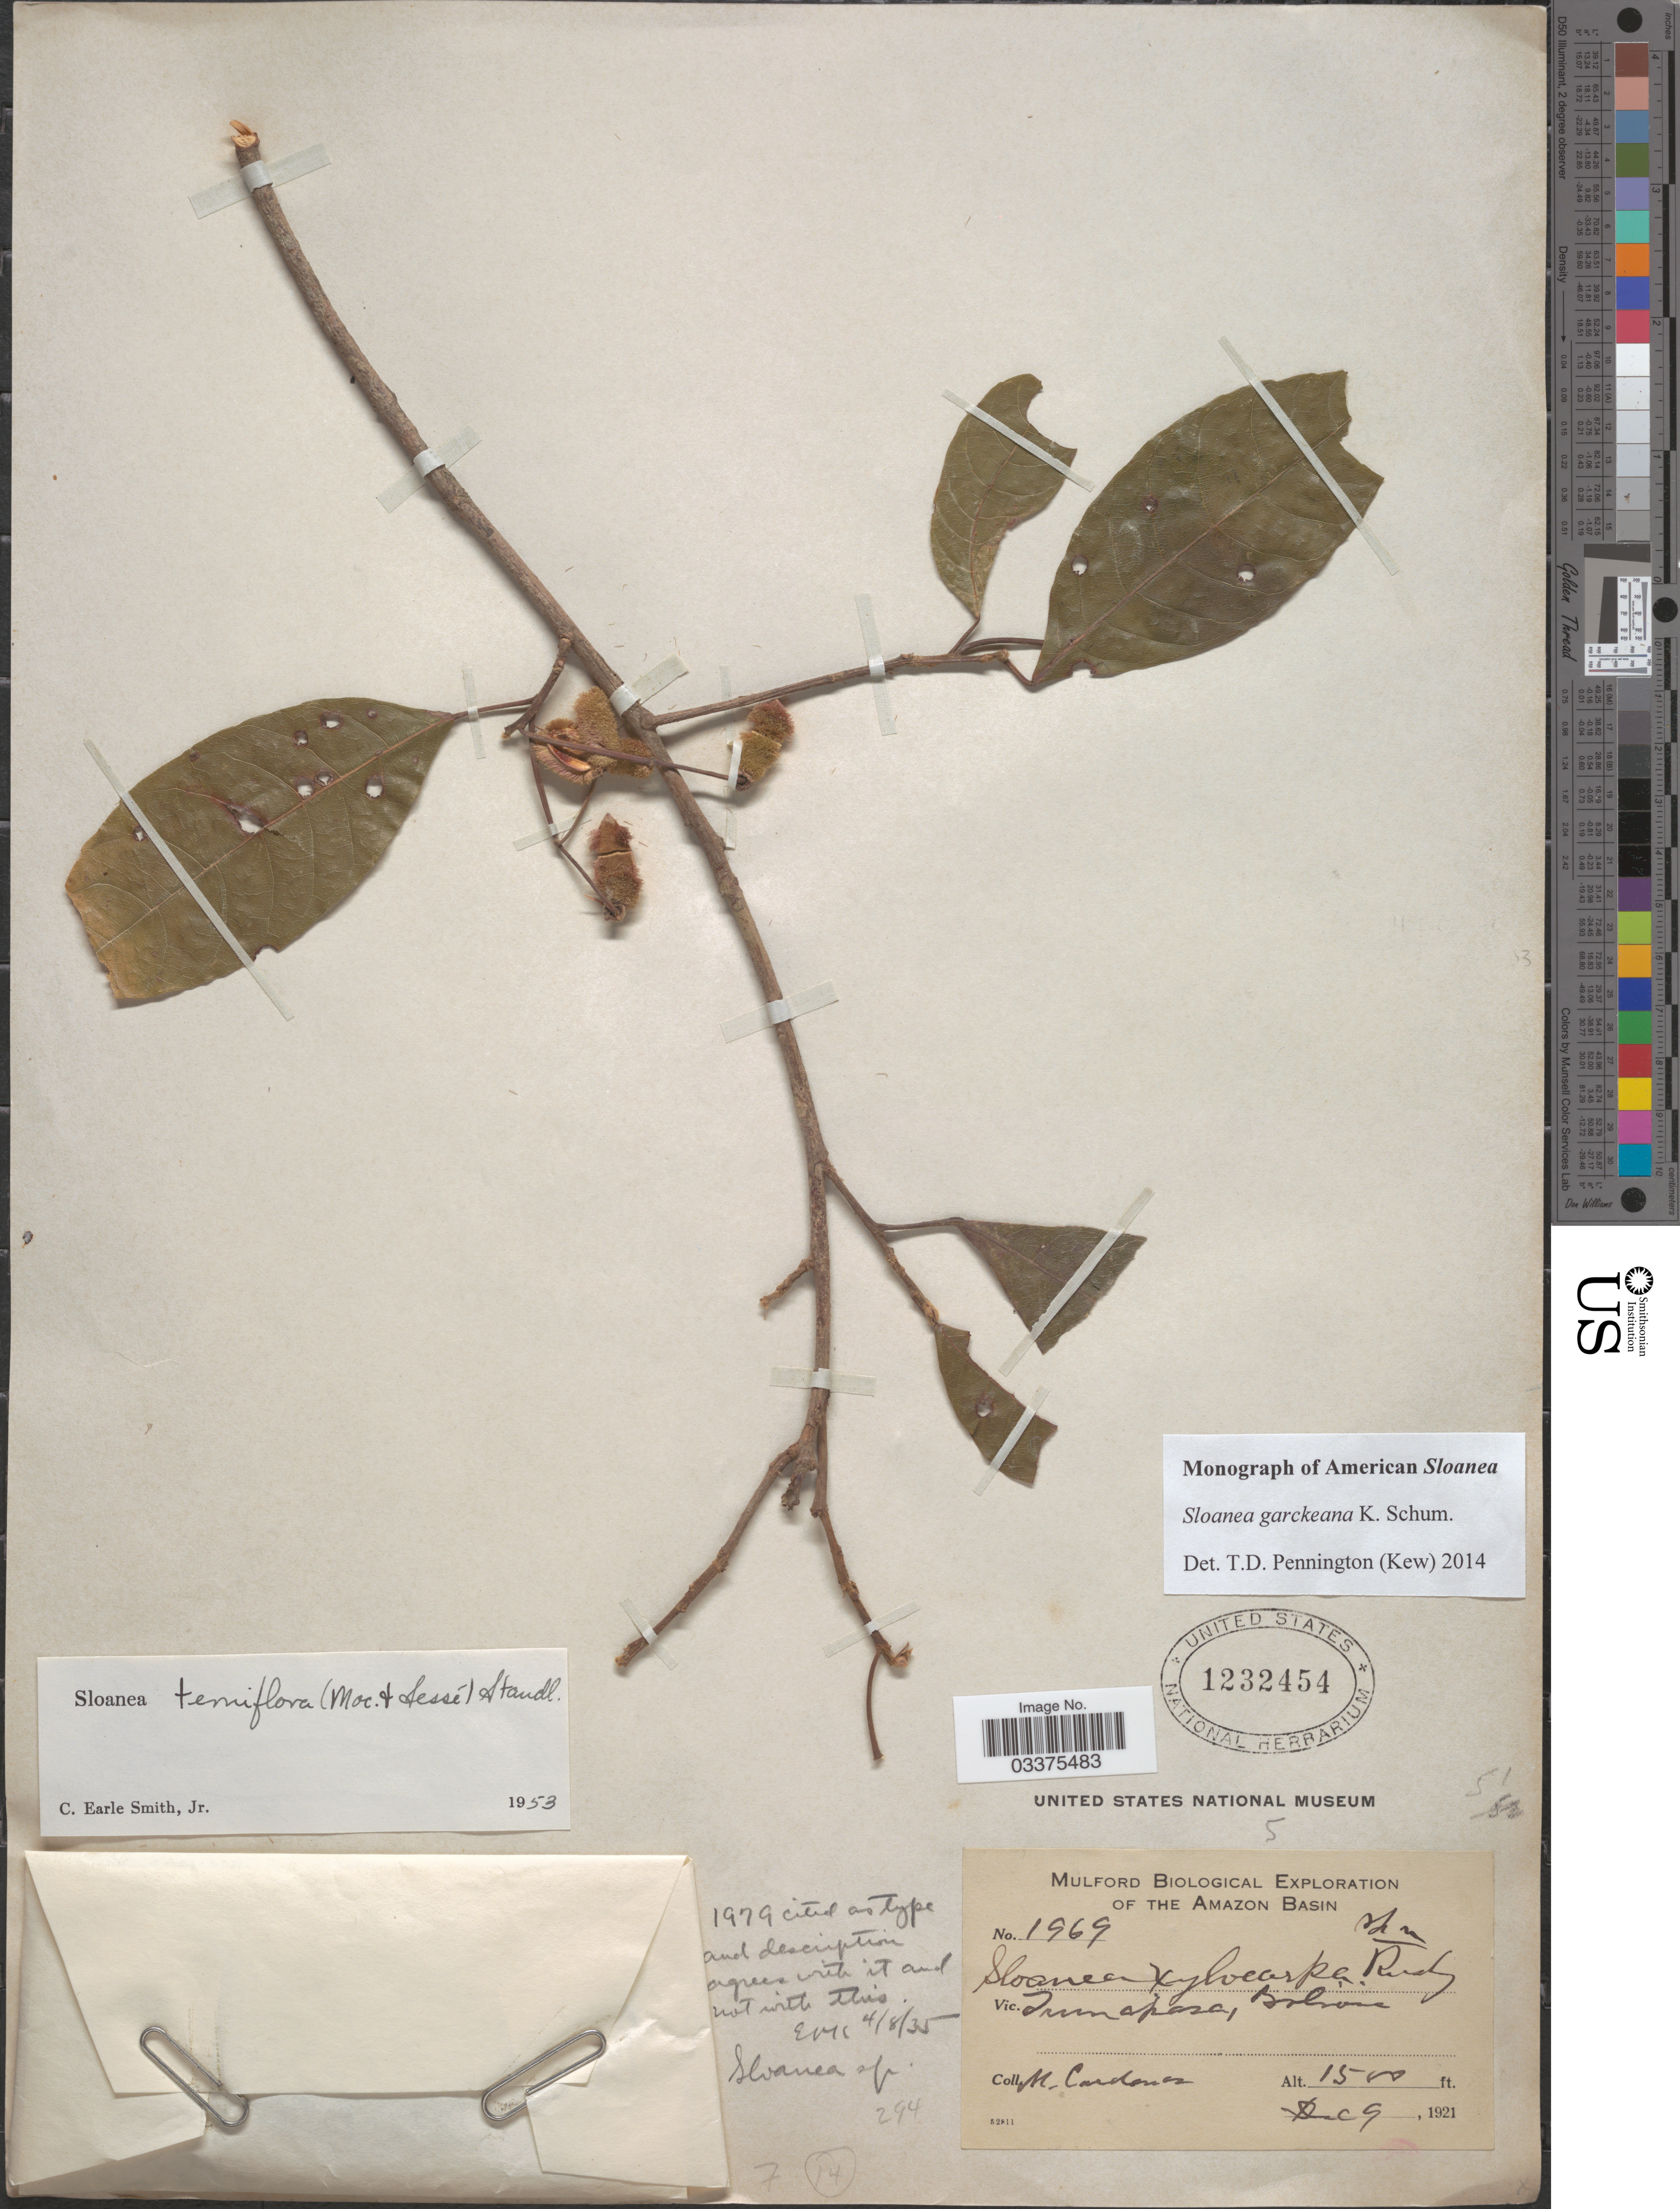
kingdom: Plantae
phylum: Tracheophyta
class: Magnoliopsida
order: Oxalidales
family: Elaeocarpaceae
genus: Sloanea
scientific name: Sloanea garckeana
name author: K. Schum.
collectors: M. Cárdenas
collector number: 1969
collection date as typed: Dec. 9, 1921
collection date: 1921-12-09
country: Bolivia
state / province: La Paz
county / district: Iturralde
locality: Tumupasa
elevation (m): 457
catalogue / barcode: US 1232454